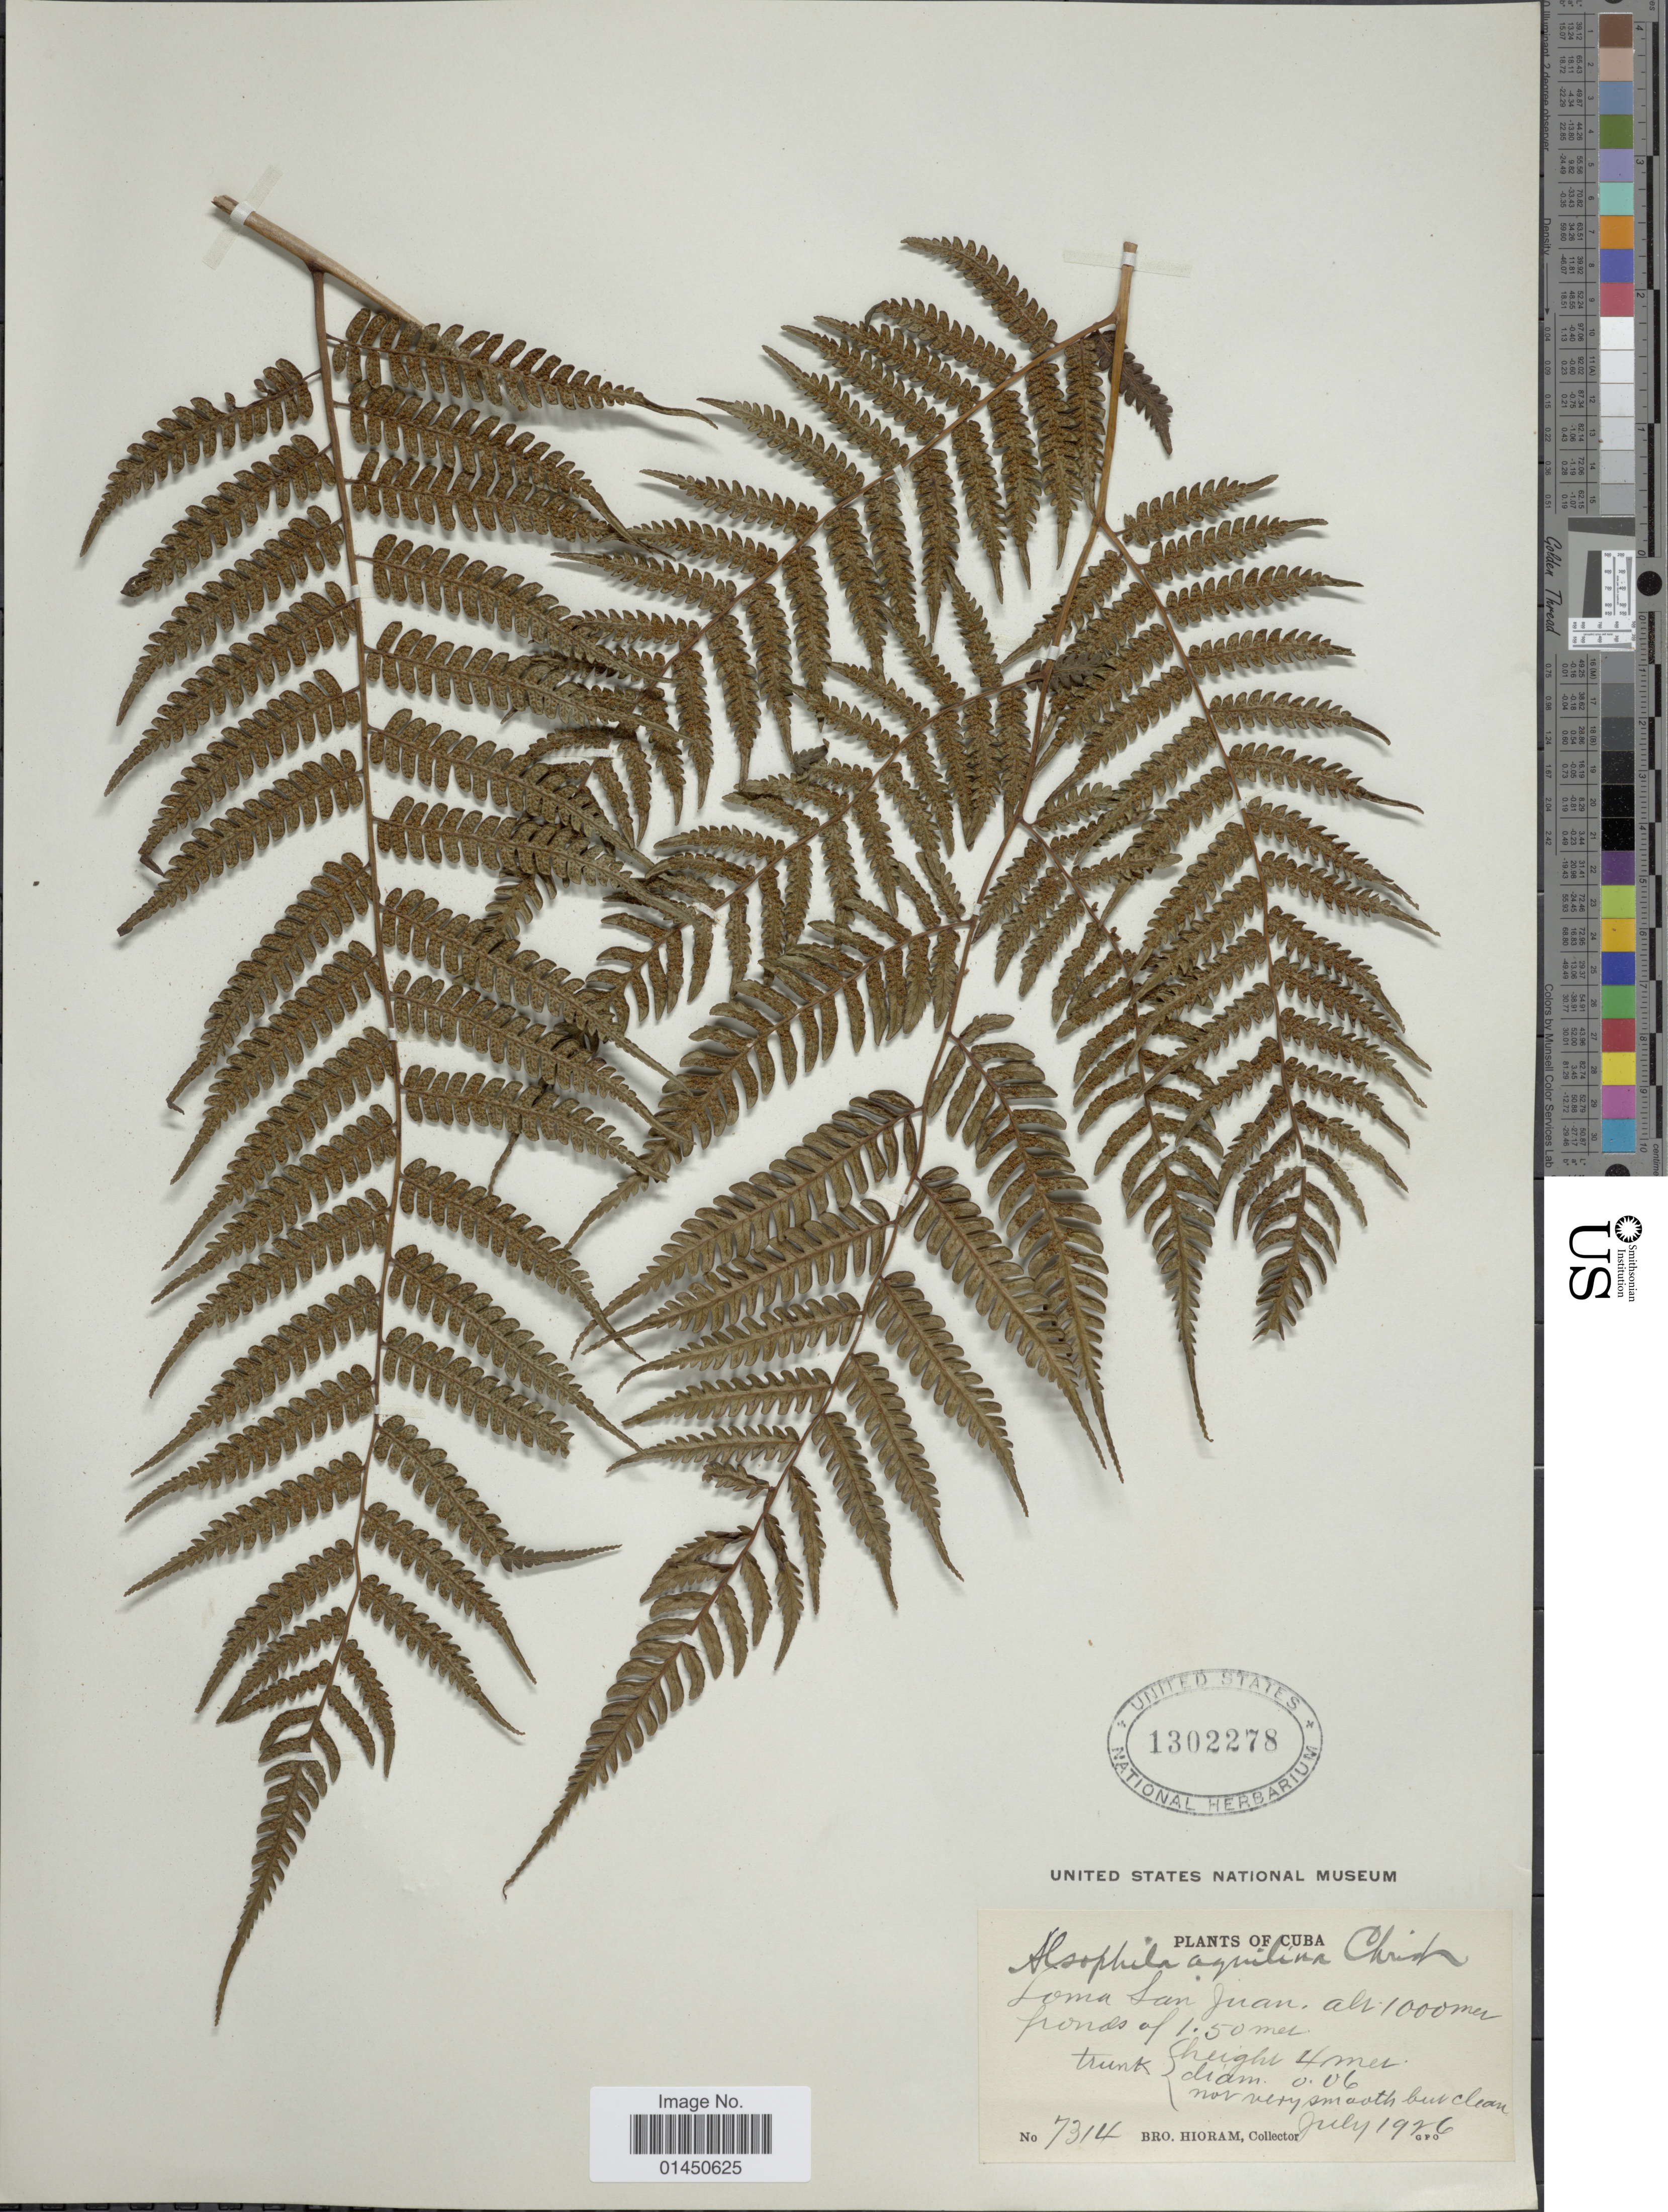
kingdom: Plantae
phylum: Tracheophyta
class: Polypodiopsida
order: Cyatheales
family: Cyatheaceae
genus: Cyathea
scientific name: Cyathea parvula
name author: (Jenman) Domin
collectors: Bro. Hioram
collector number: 7314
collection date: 1926-07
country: Cuba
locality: Loma San Juan.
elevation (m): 1000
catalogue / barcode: US 1302278